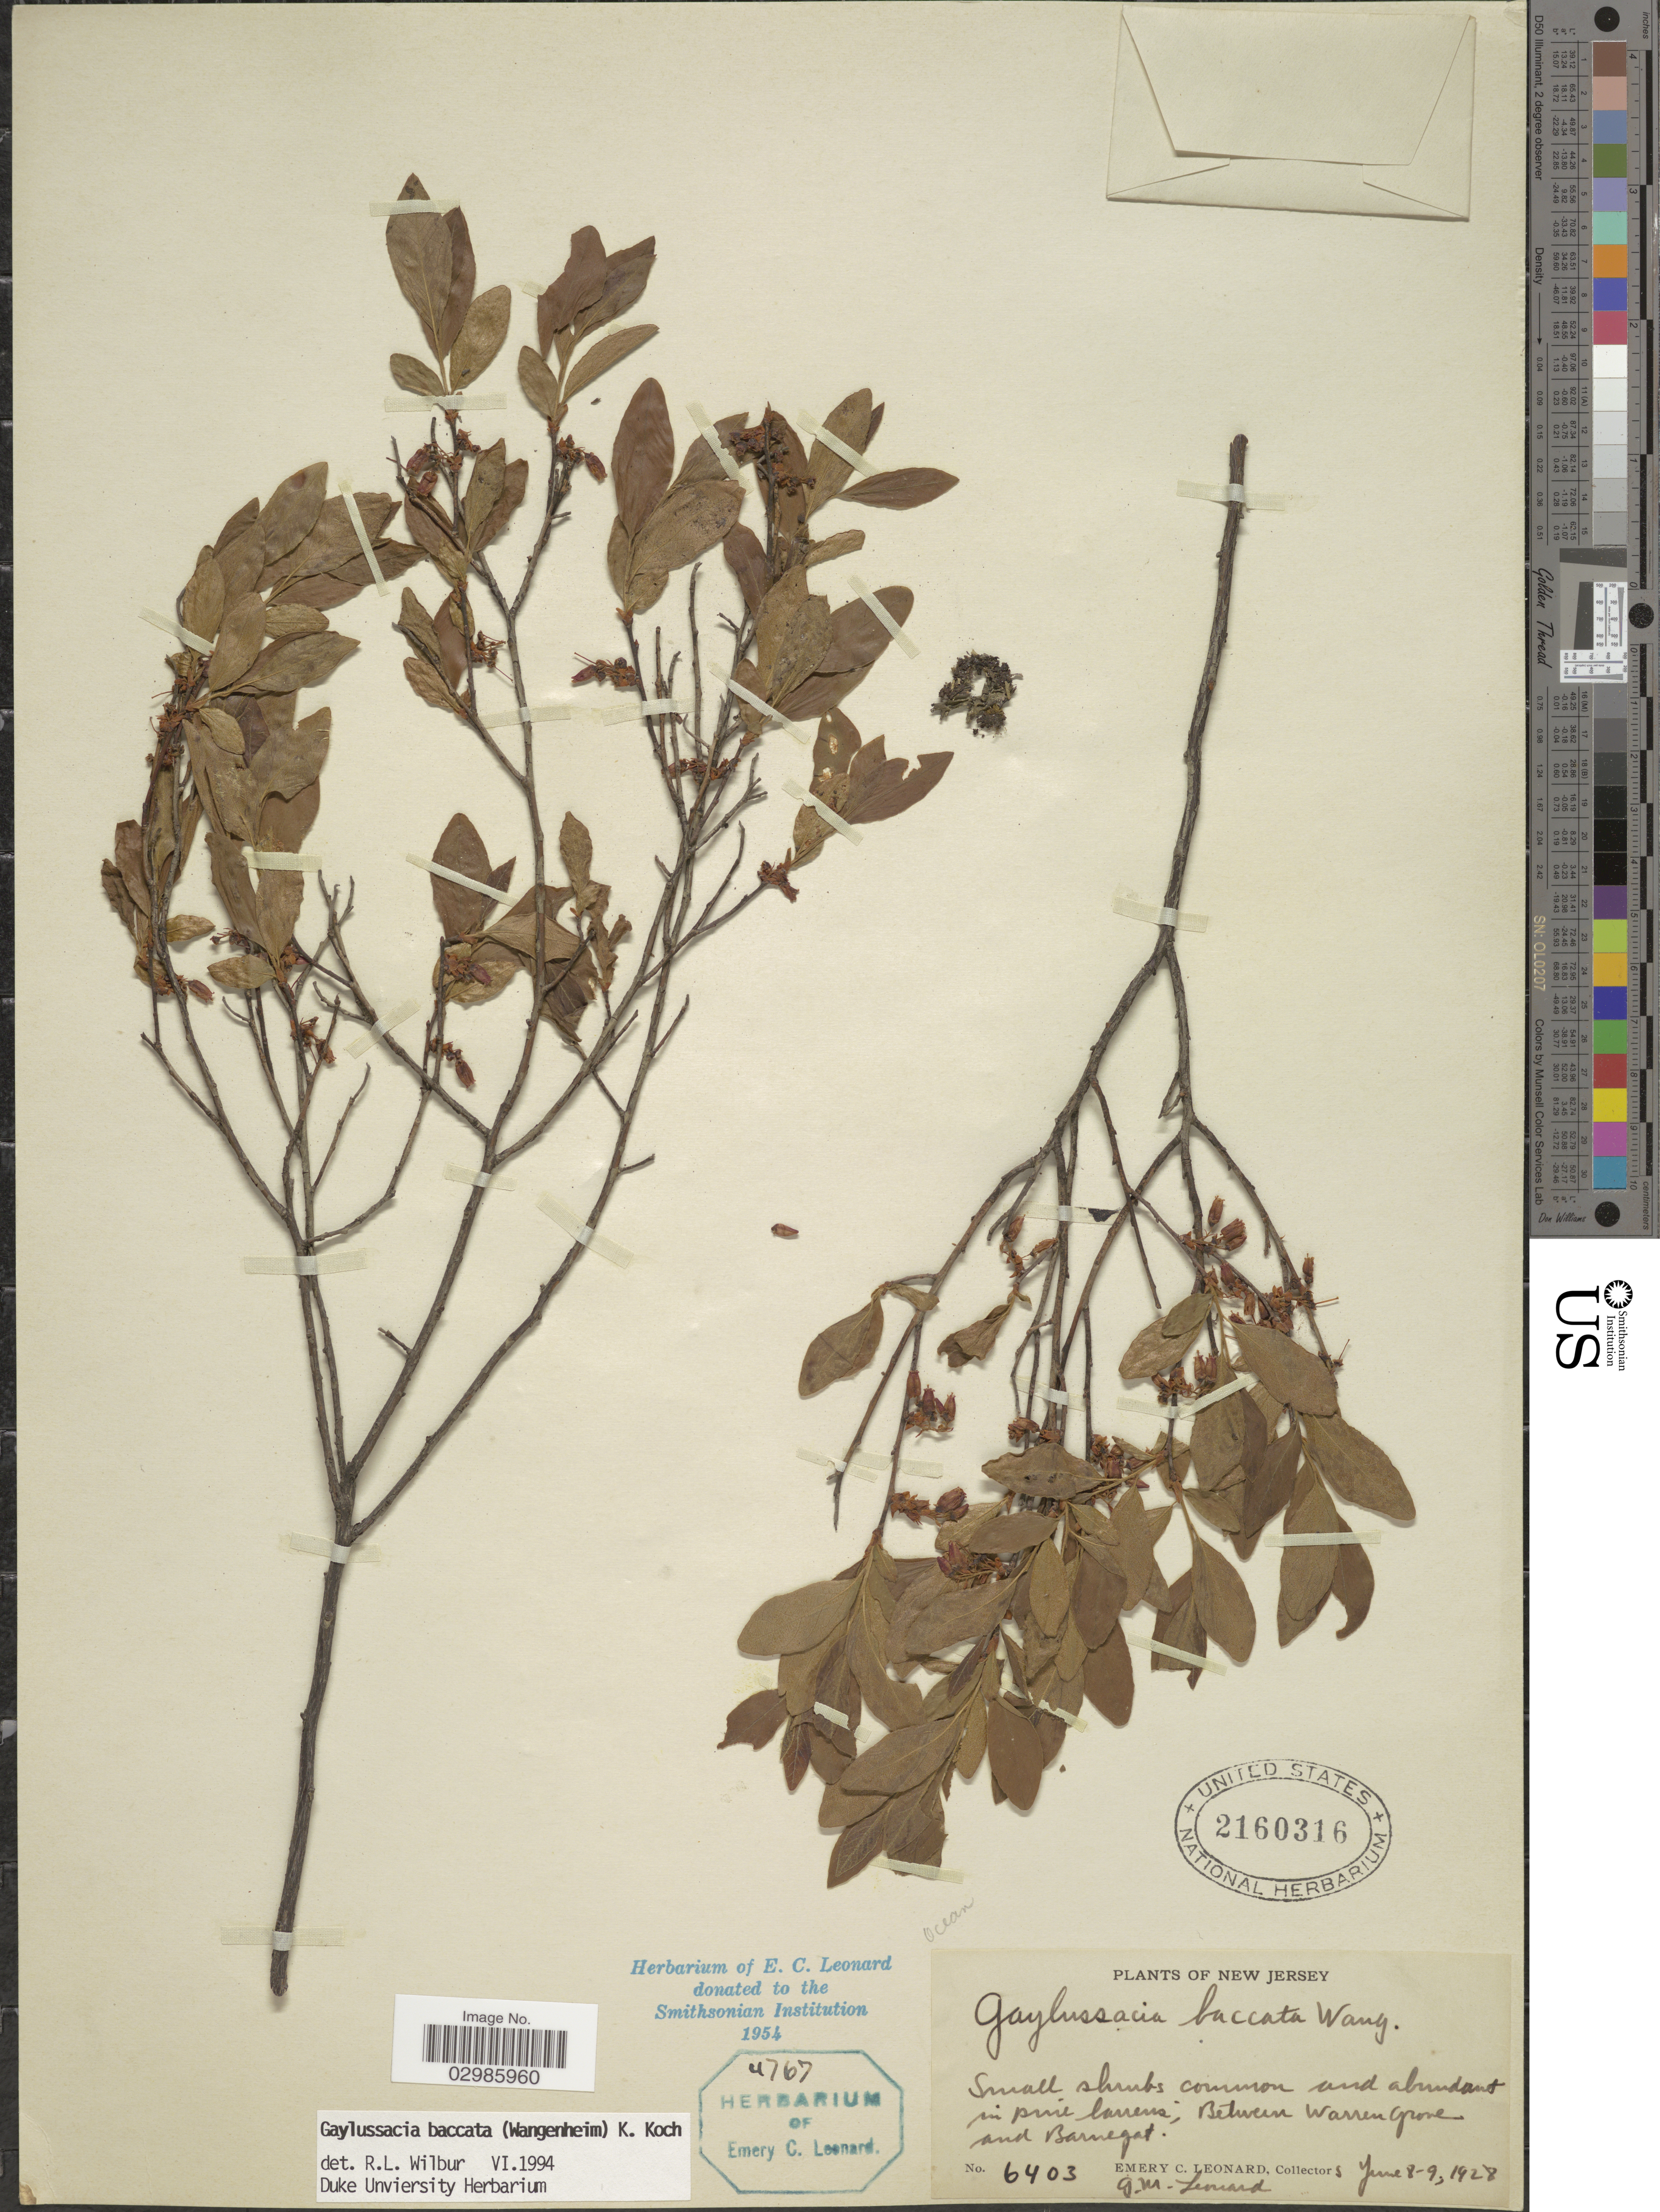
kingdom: Plantae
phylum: Tracheophyta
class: Magnoliopsida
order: Ericales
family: Ericaceae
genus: Gaylussacia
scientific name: Gaylussacia baccata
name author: (Wangenh.) K. Koch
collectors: E. C. Leonard & G. M. Leonard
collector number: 6403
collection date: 1928-06-08/1928-06-09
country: United States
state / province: New Jersey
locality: Between Warren Grove and Barnegat. Ocean.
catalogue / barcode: US 2160316